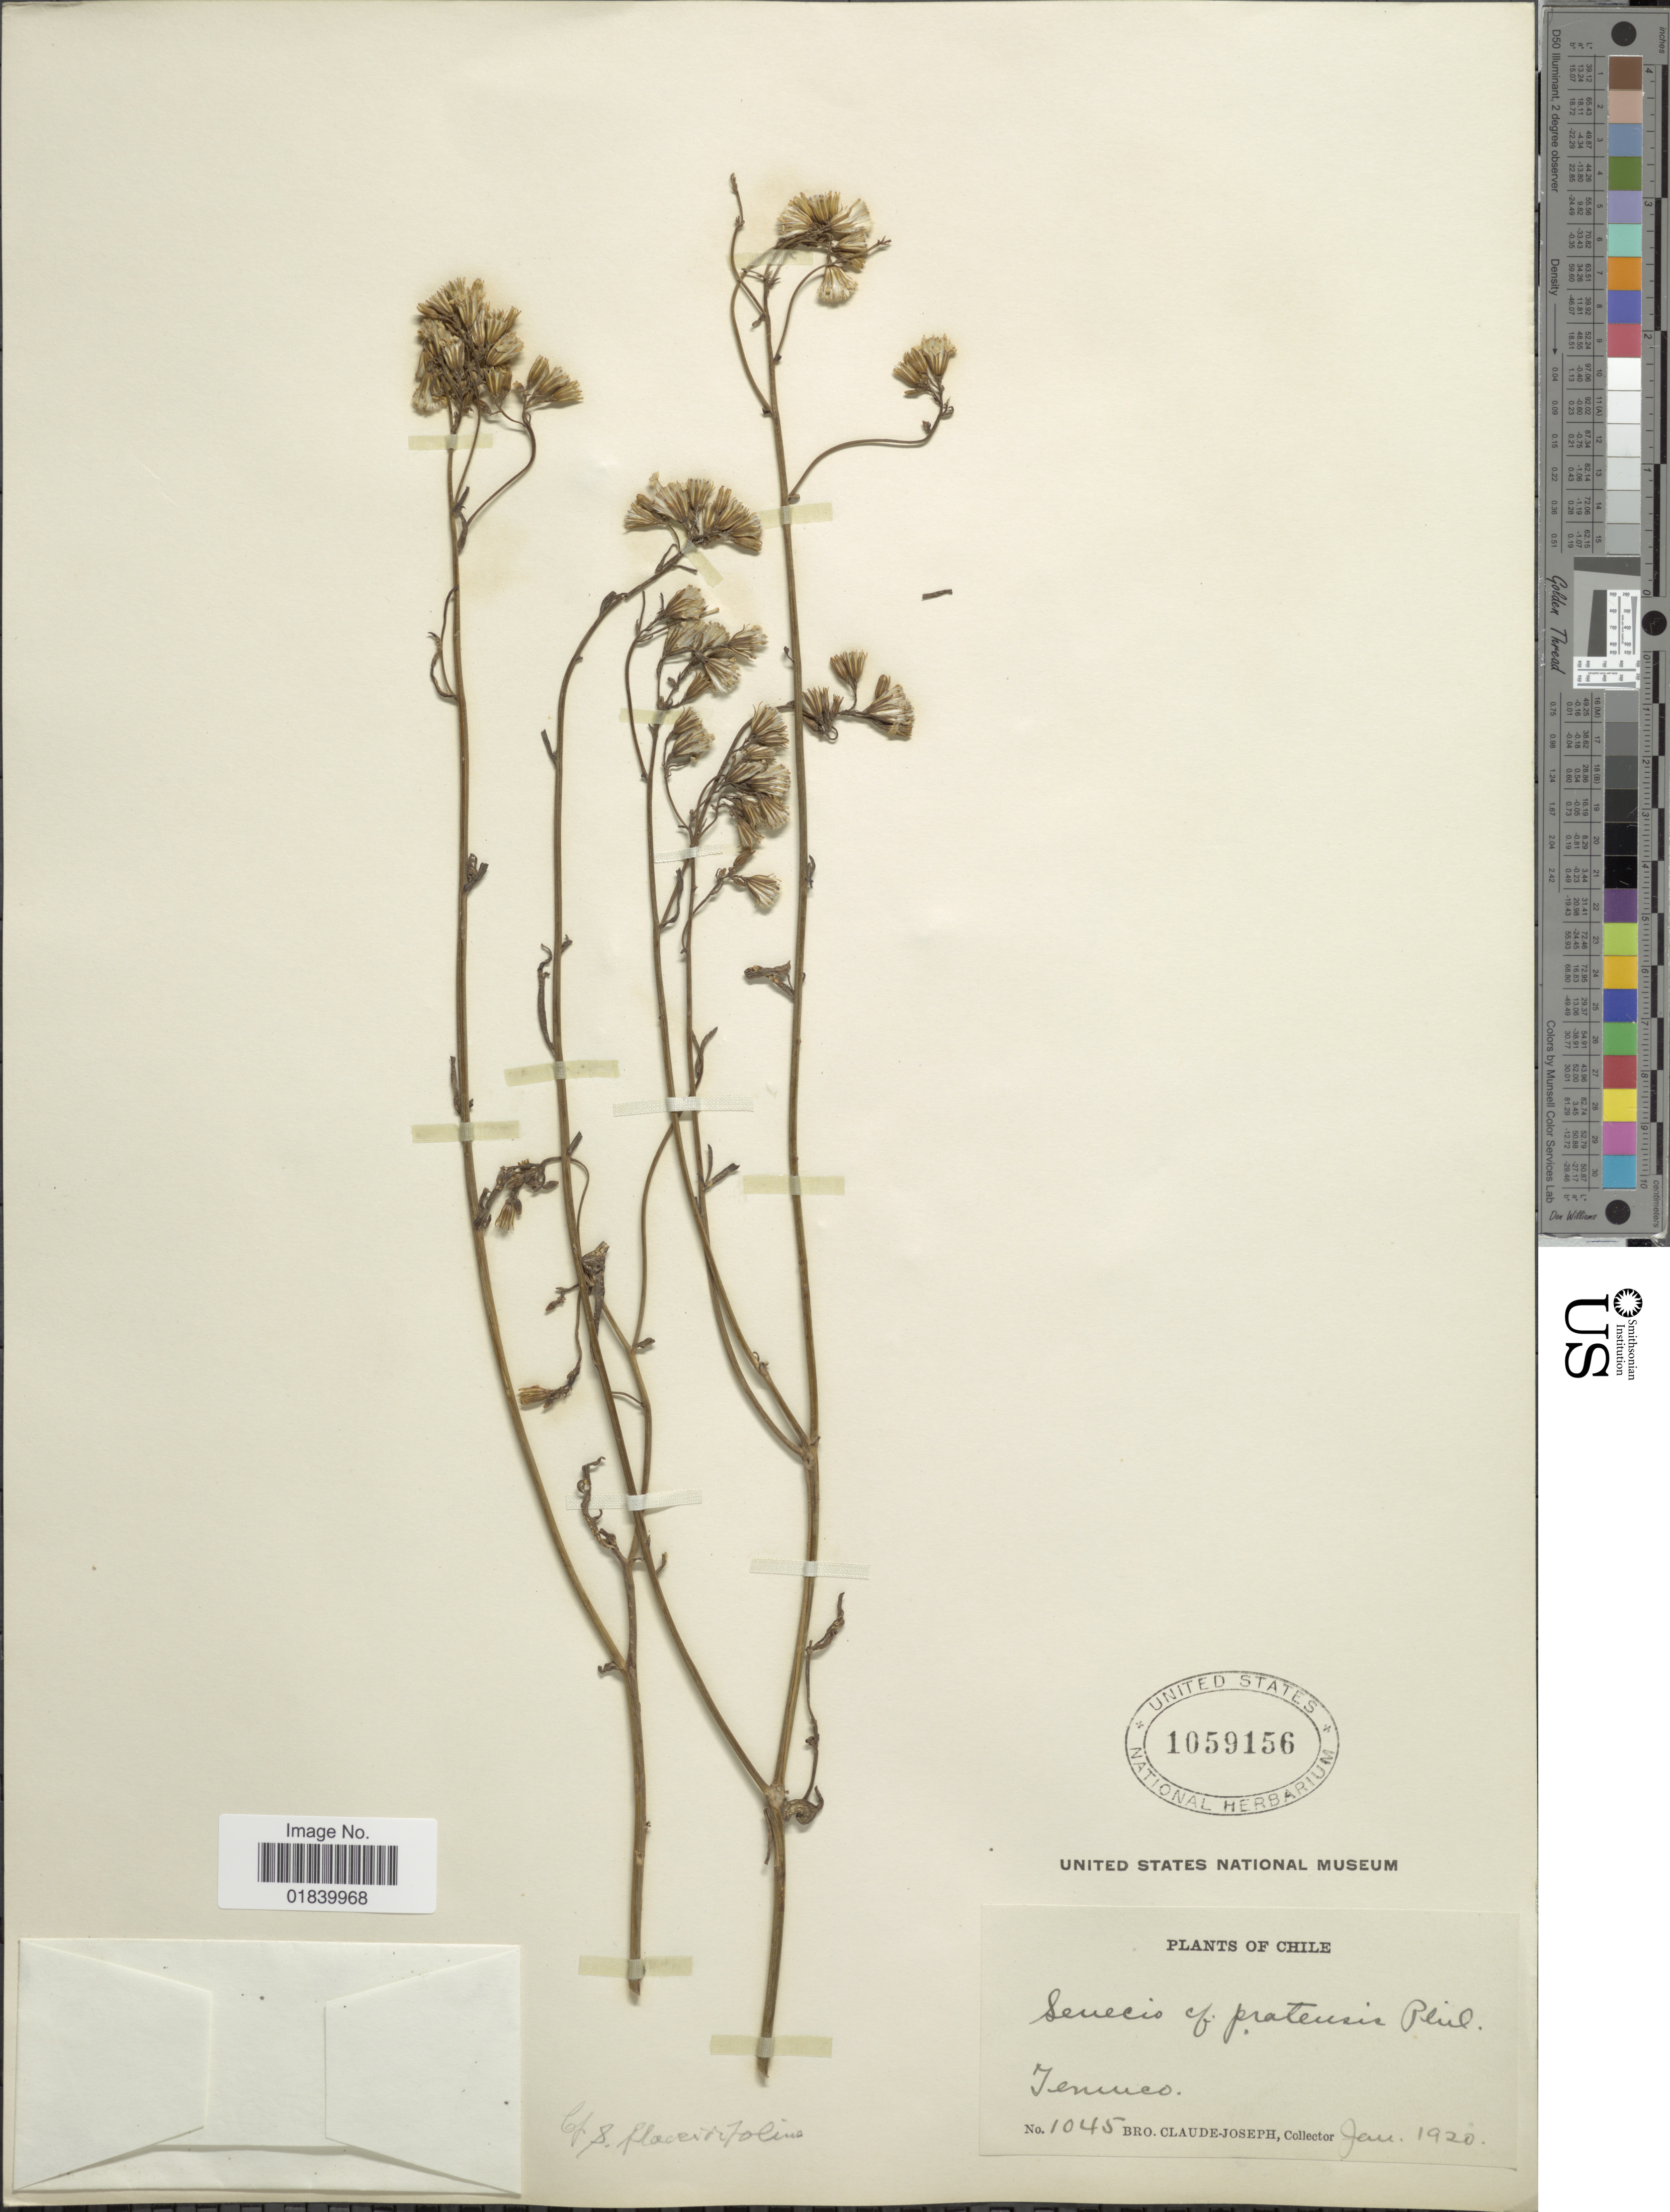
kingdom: Plantae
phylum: Tracheophyta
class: Magnoliopsida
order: Asterales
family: Asteraceae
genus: Senecio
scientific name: Senecio flaccidifolius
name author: Wedd.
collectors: Bro. Claude-Joseph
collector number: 1045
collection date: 1920-01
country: Chile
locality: Temuco.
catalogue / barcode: US 1059156